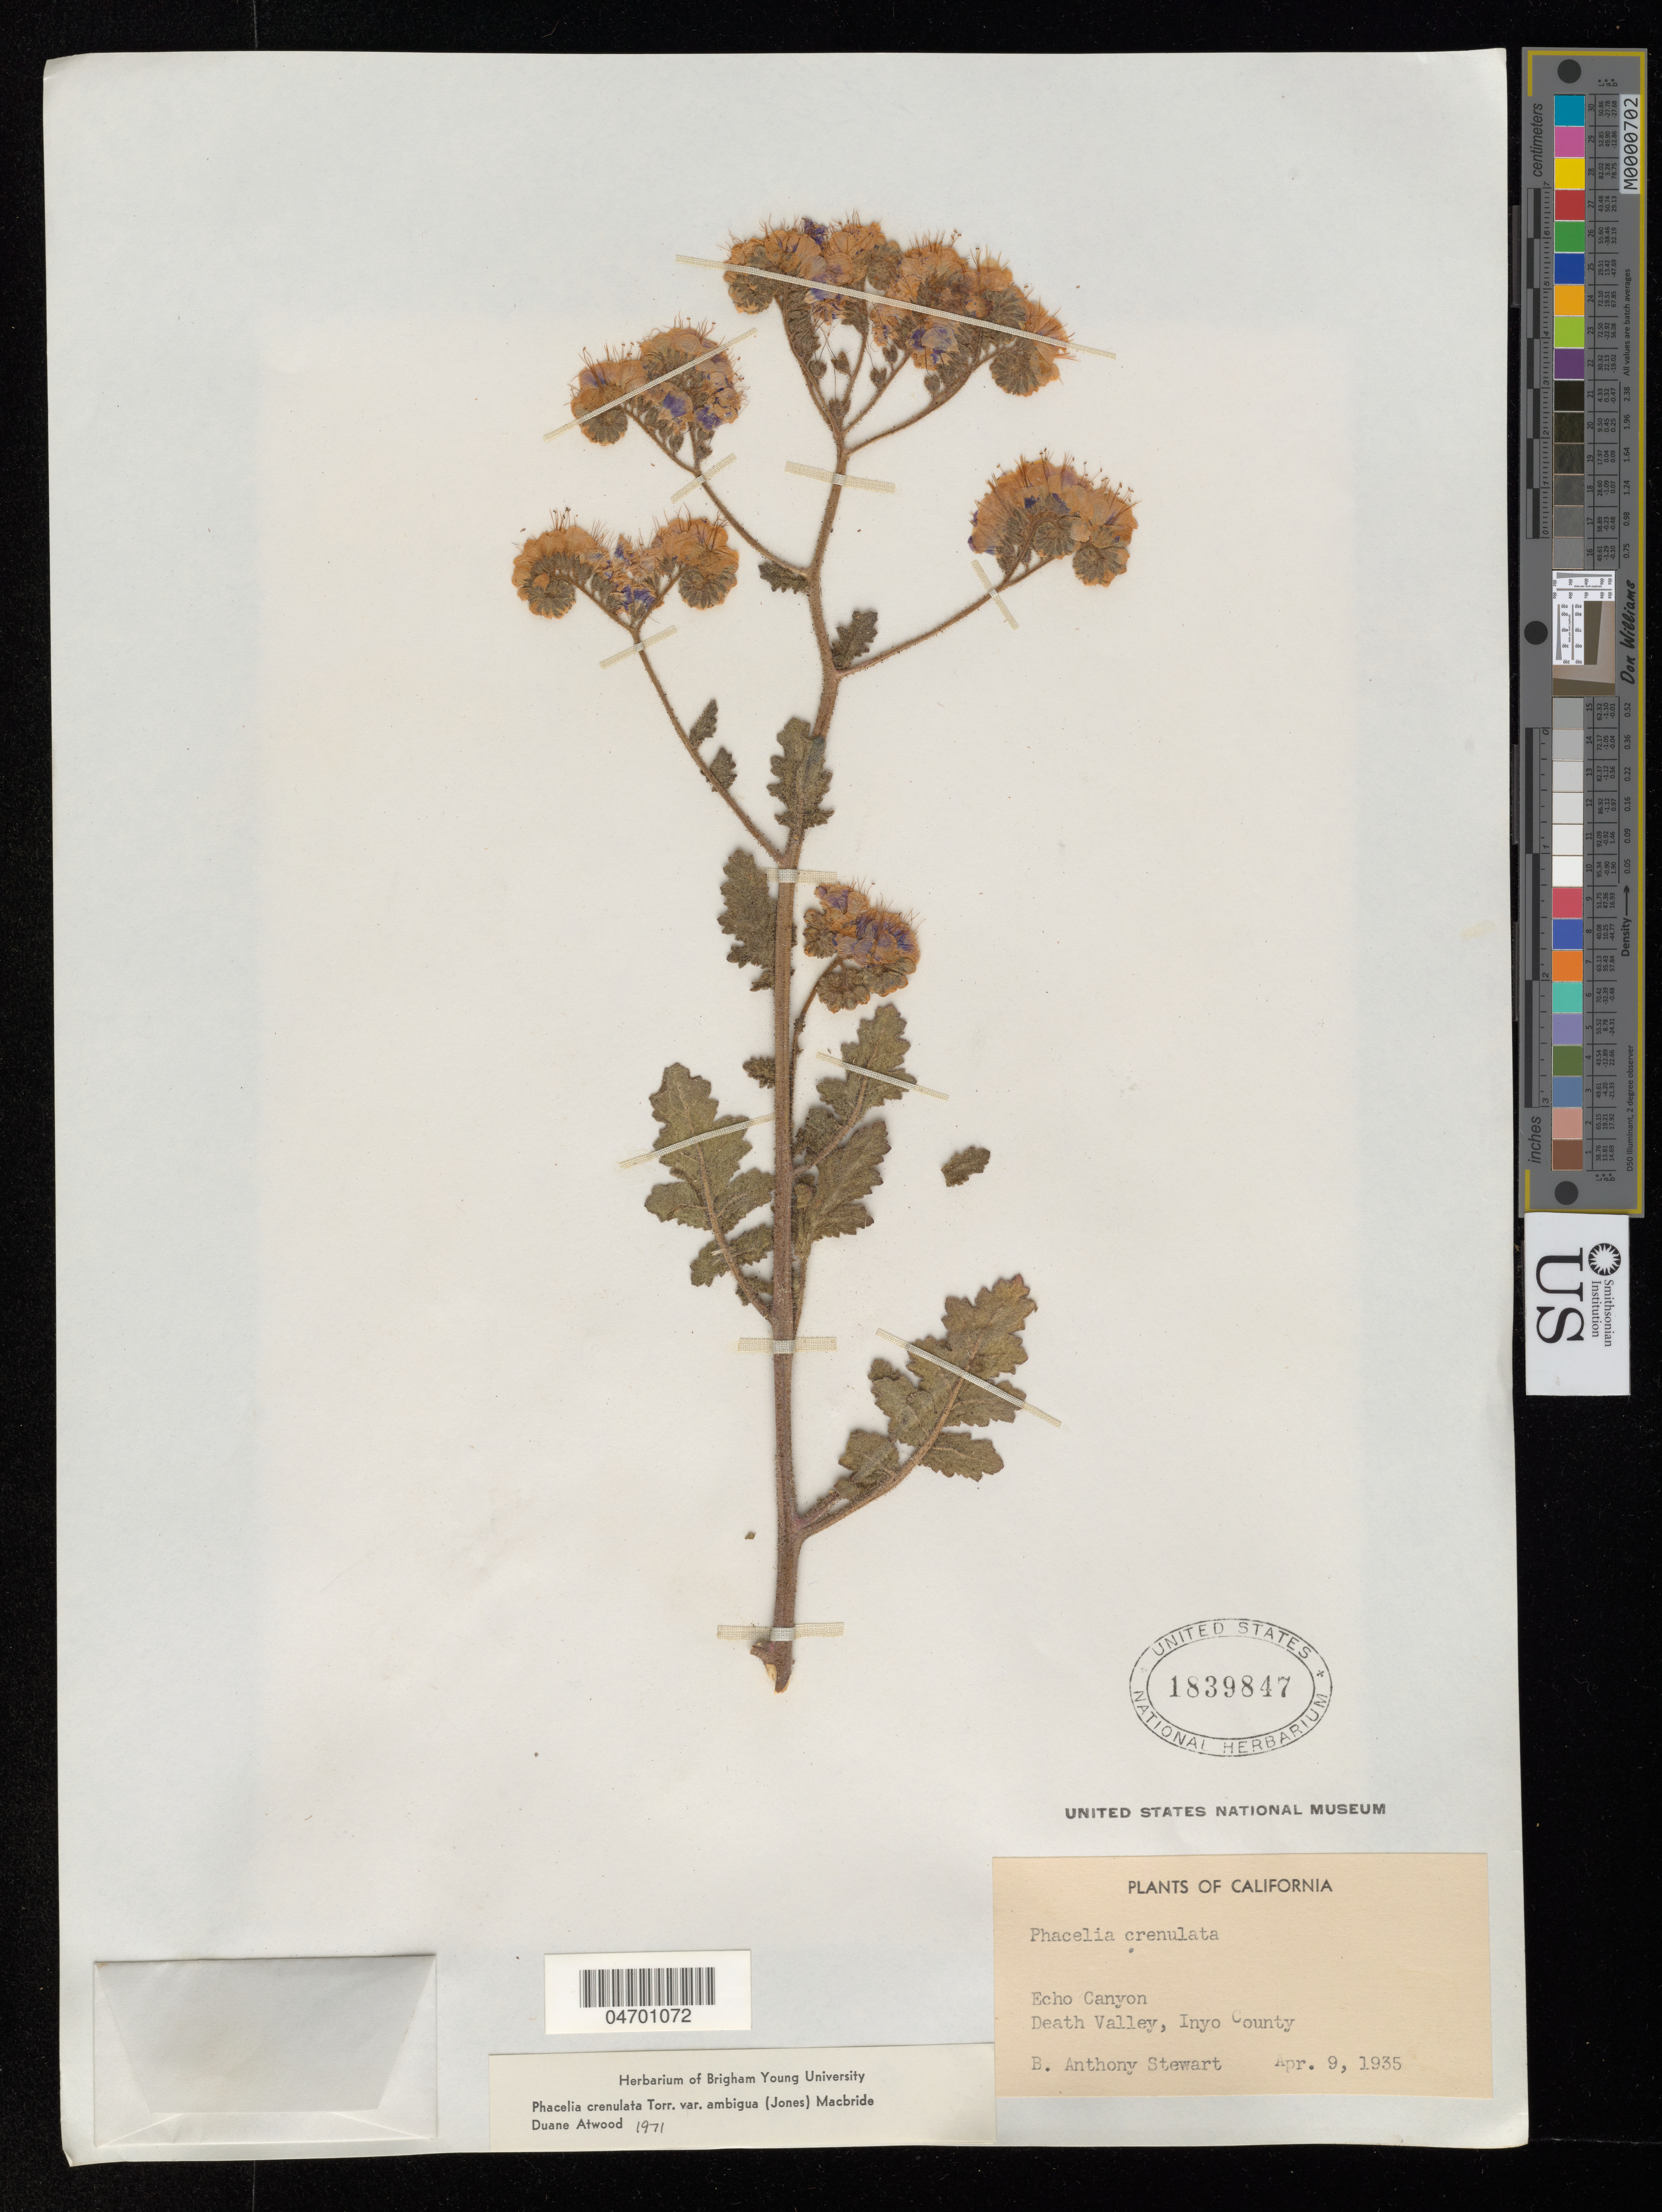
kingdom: Plantae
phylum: Tracheophyta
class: Magnoliopsida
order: Boraginales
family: Hydrophyllaceae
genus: Phacelia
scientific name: Phacelia crenulata var. ambigua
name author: (M.E. Jones) J.F. Macbr.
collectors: B. Stewart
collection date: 1935-04-09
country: United States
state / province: California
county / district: Inyo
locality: Echo Canyon. Death Valley, Inyo County.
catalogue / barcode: US 1839847